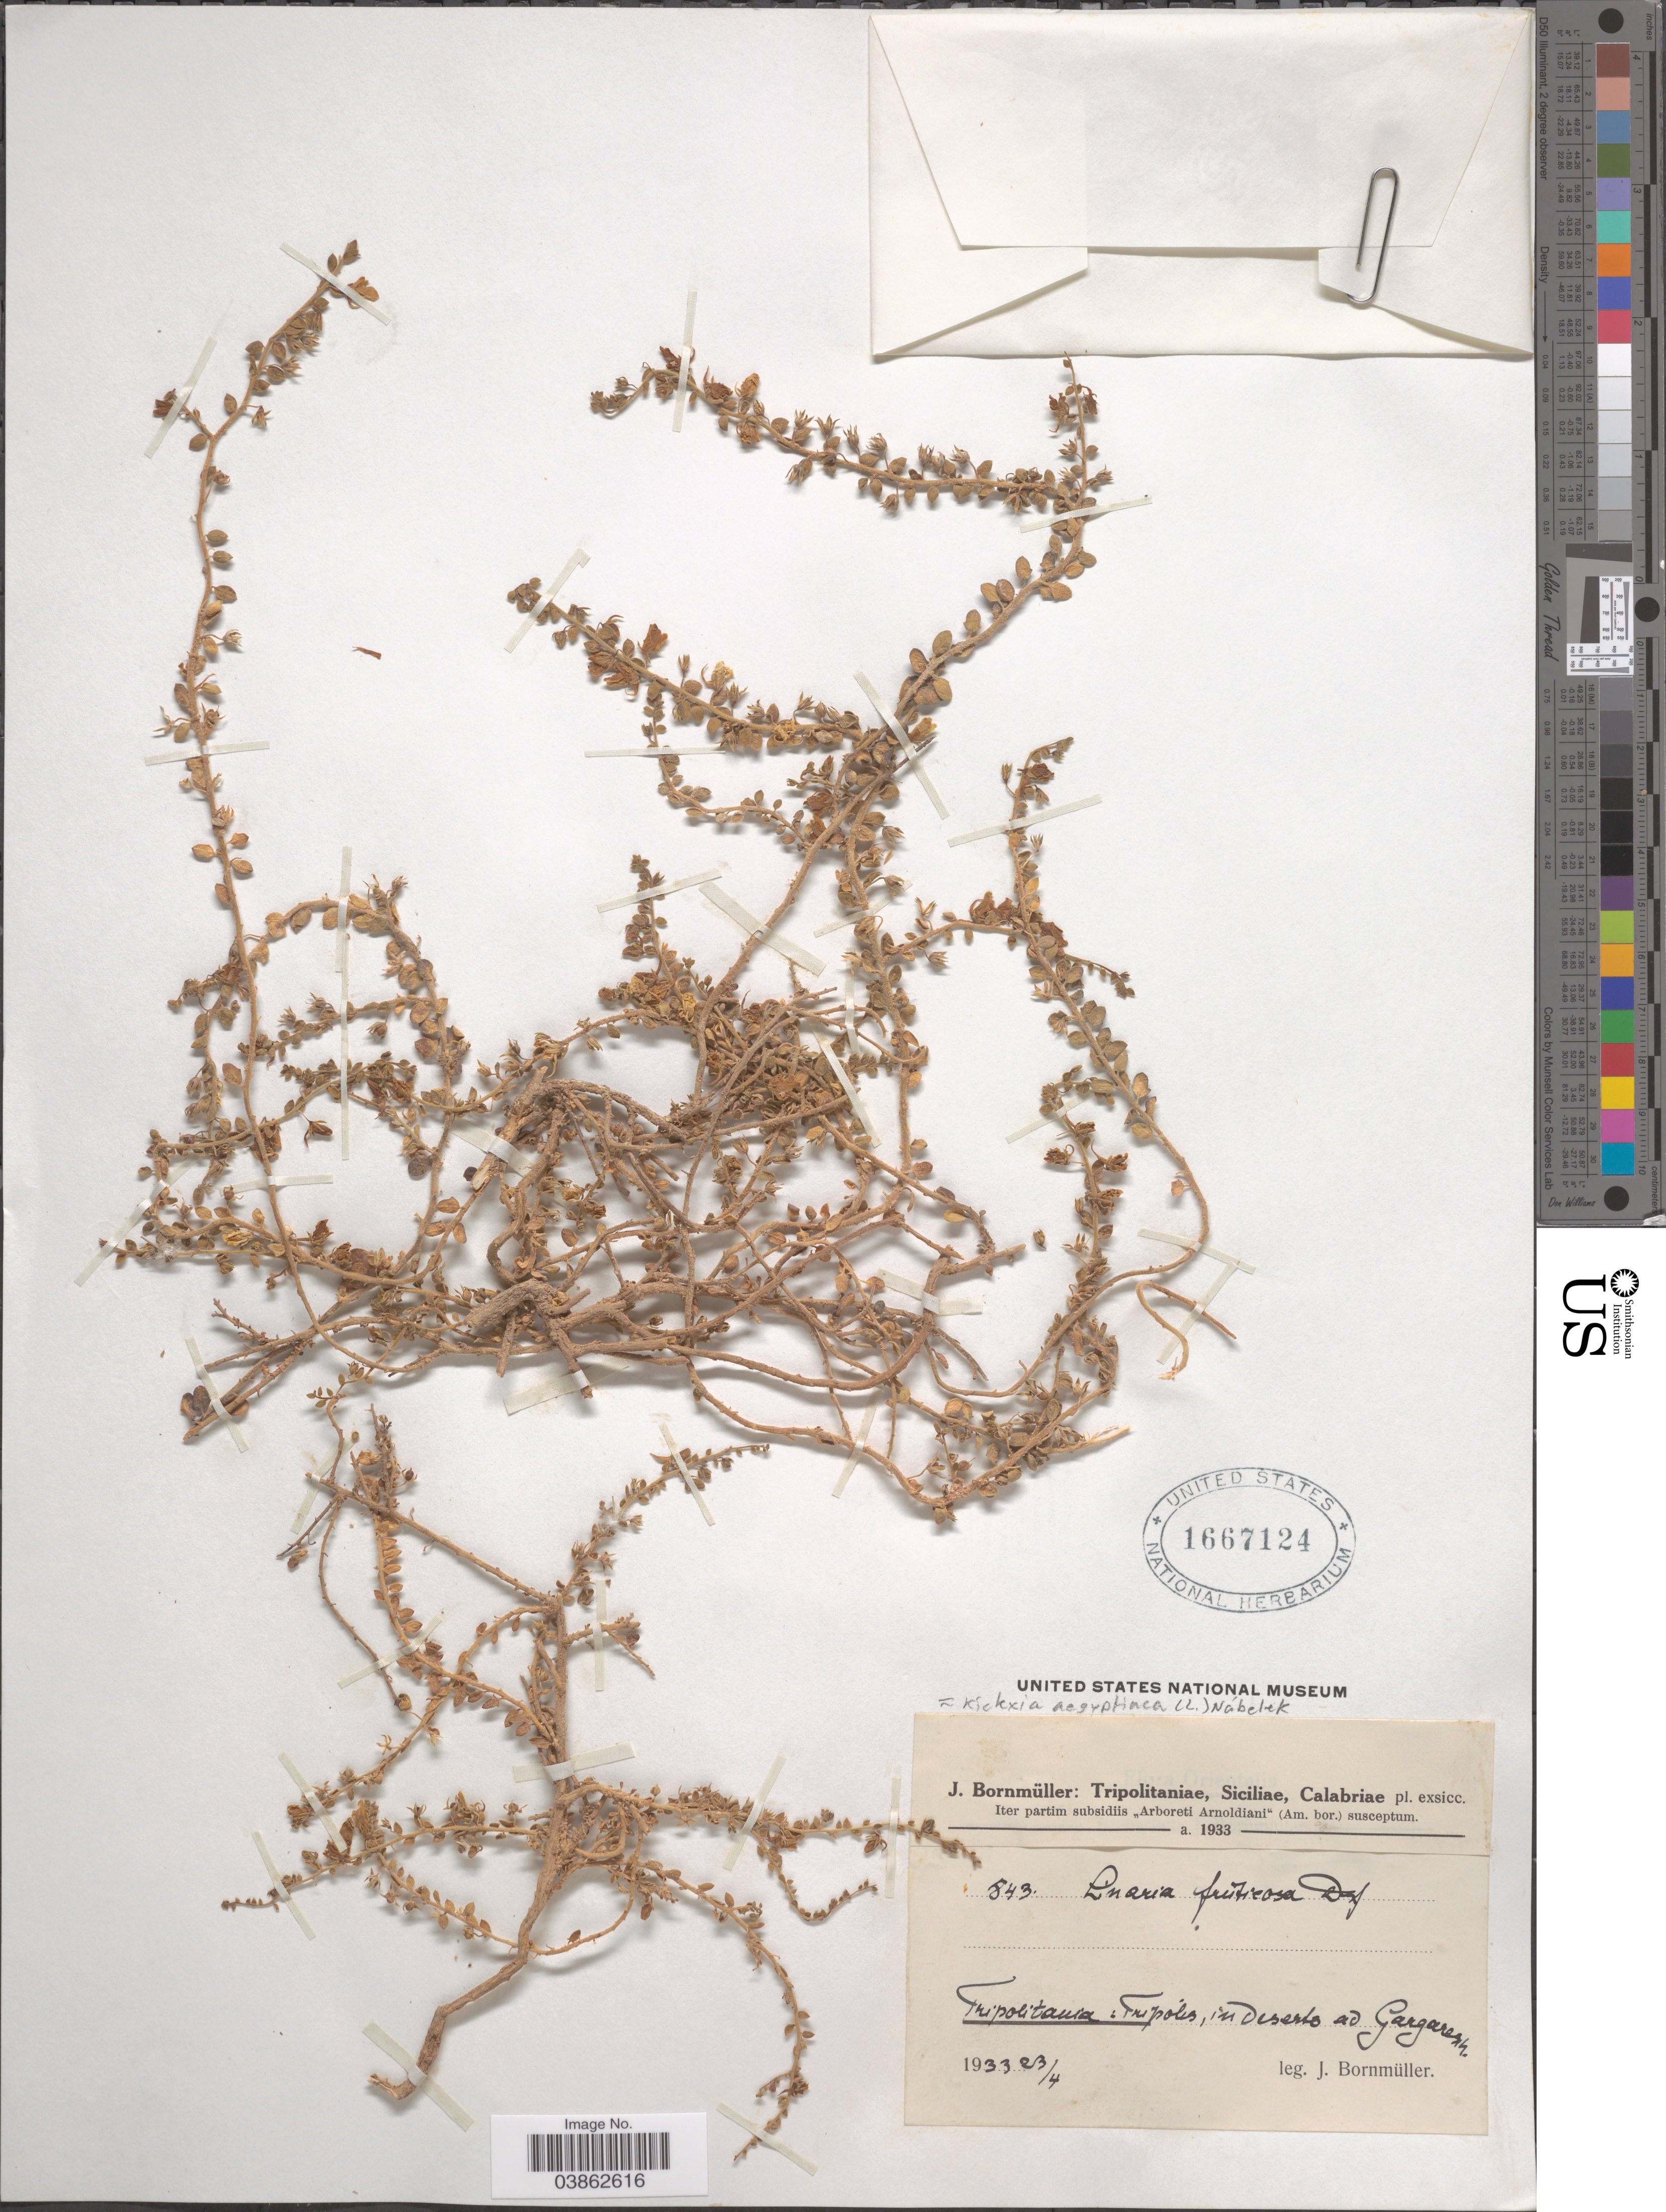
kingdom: Plantae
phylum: Tracheophyta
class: Magnoliopsida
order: Lamiales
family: Plantaginaceae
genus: Elatinoides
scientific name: Elatinoides aegyptiaca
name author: (L.) Wettst.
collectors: J. Bornmüller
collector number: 843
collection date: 1933-04-23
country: Turkey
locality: Tripolitania: Tripolis, in deserto ad Gargaresh.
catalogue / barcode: US 1667124